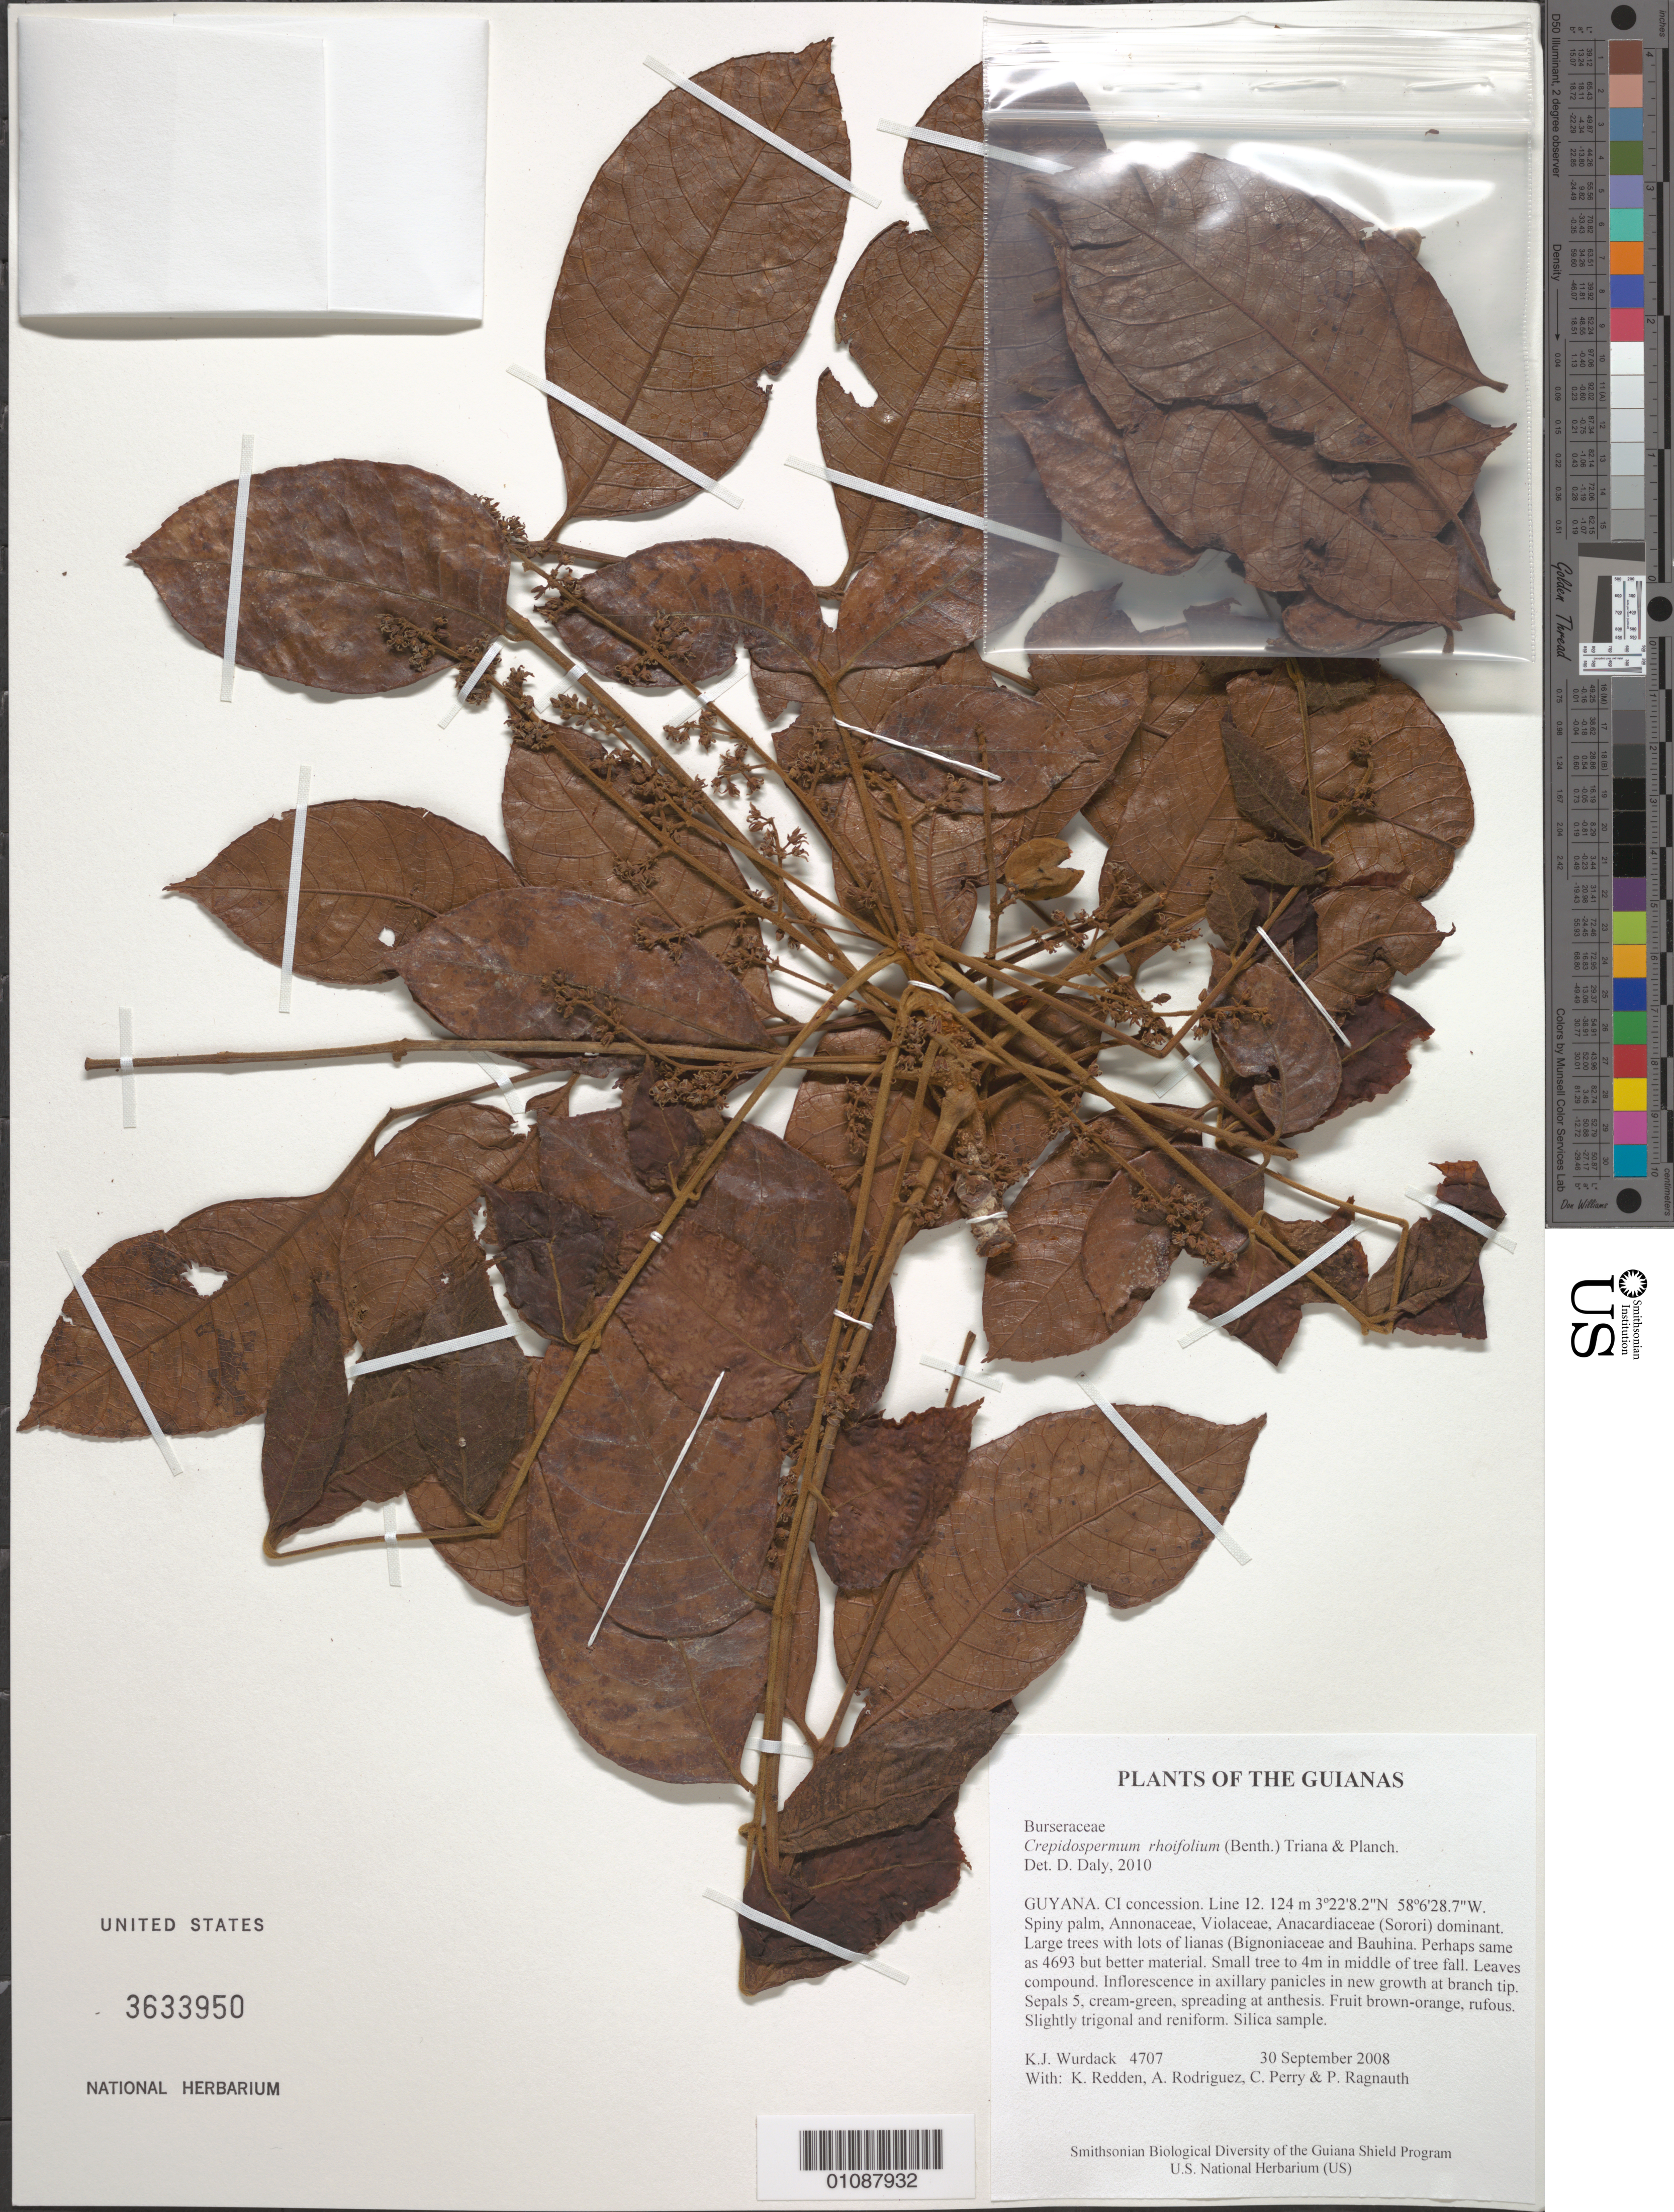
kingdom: Plantae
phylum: Tracheophyta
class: Magnoliopsida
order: Sapindales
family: Burseraceae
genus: Protium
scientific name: Protium rhoifolium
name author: (Benth.) Byng & Christenh.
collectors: K. Wurdack, K. M. Redden, A. Rodriguez, C. Perry & P. Ragnauth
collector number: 4707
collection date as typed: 30 September 2008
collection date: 2008-09-30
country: Guyana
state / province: U. Takutu-U. Essequibo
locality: CI concession. Line 12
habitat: Spiny palm, Annonaceae, Violaceae, Anacardiaceae (Sorori) dominant. Large trees with lots of lianas (Bignoniaceae and Bauhina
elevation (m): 124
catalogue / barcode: US 3633950